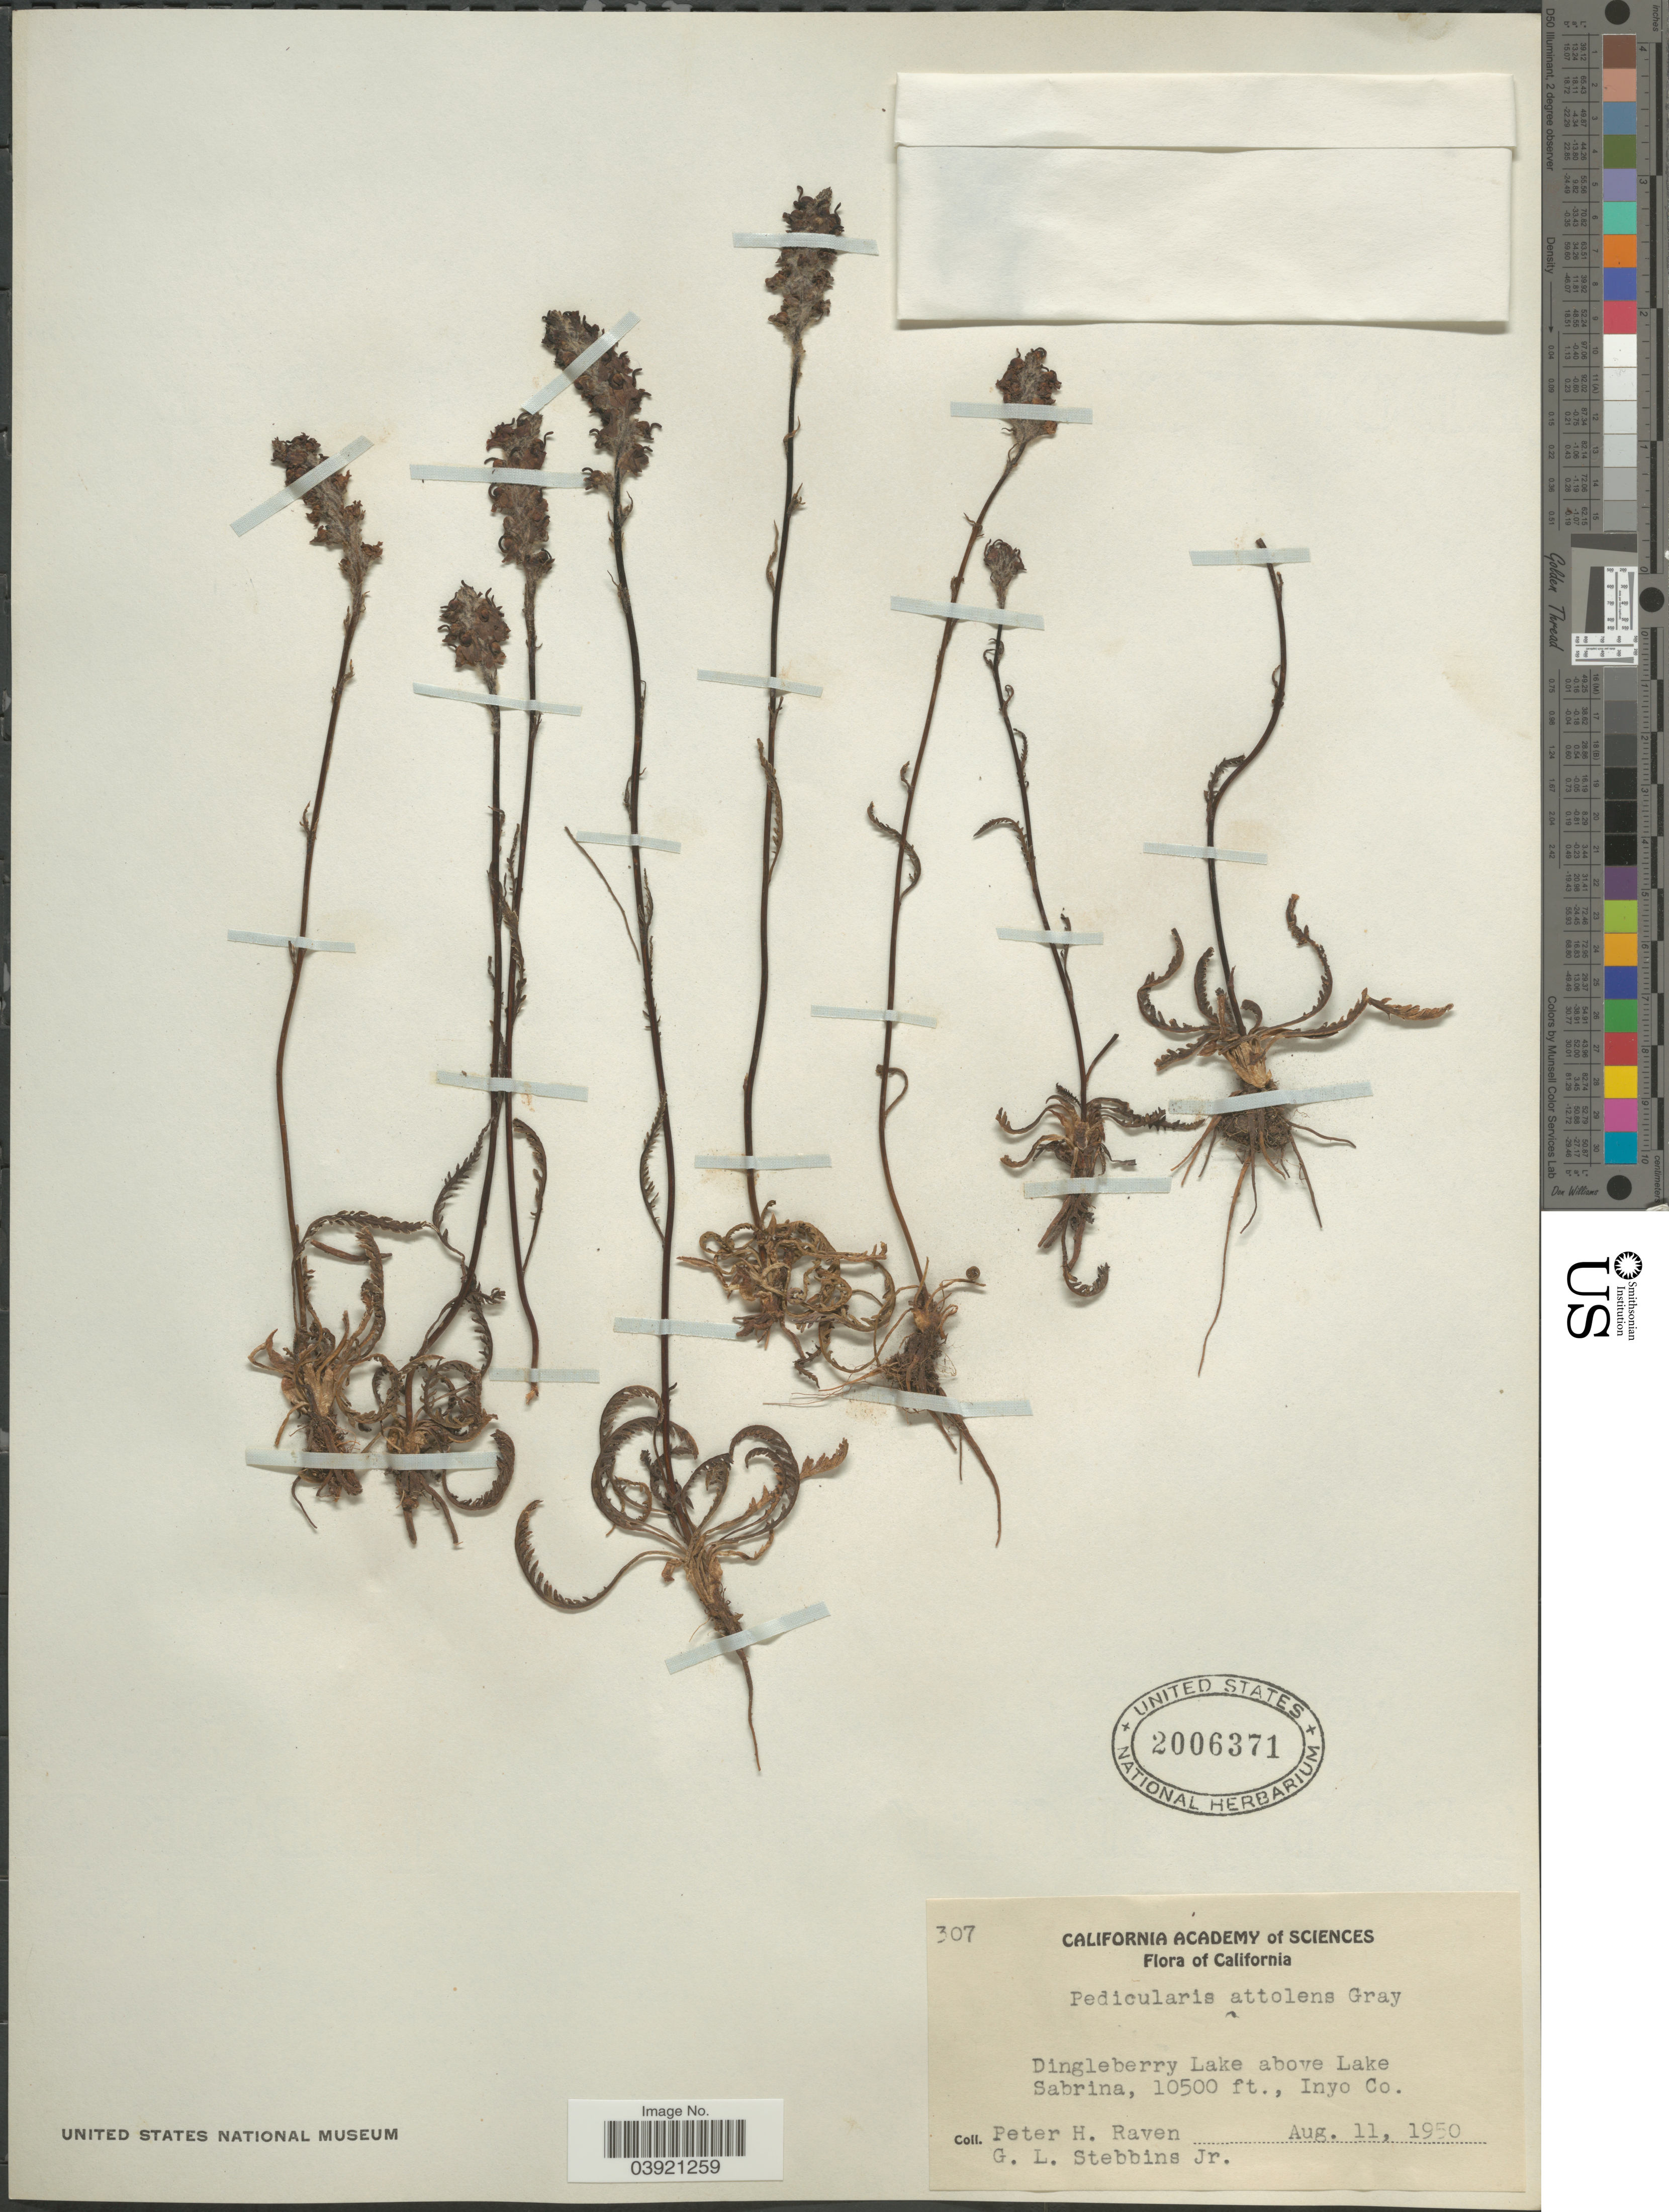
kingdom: Plantae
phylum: Tracheophyta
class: Magnoliopsida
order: Lamiales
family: Orobanchaceae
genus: Pedicularis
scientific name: Pedicularis attollens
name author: A. Gray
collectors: P. Raven & G. L. Stebbins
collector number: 307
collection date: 1950-08-11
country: United States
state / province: California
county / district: Inyo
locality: Dingleberry Lake above Lake Sabrina, Inyo Co.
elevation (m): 3200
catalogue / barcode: US 2006371